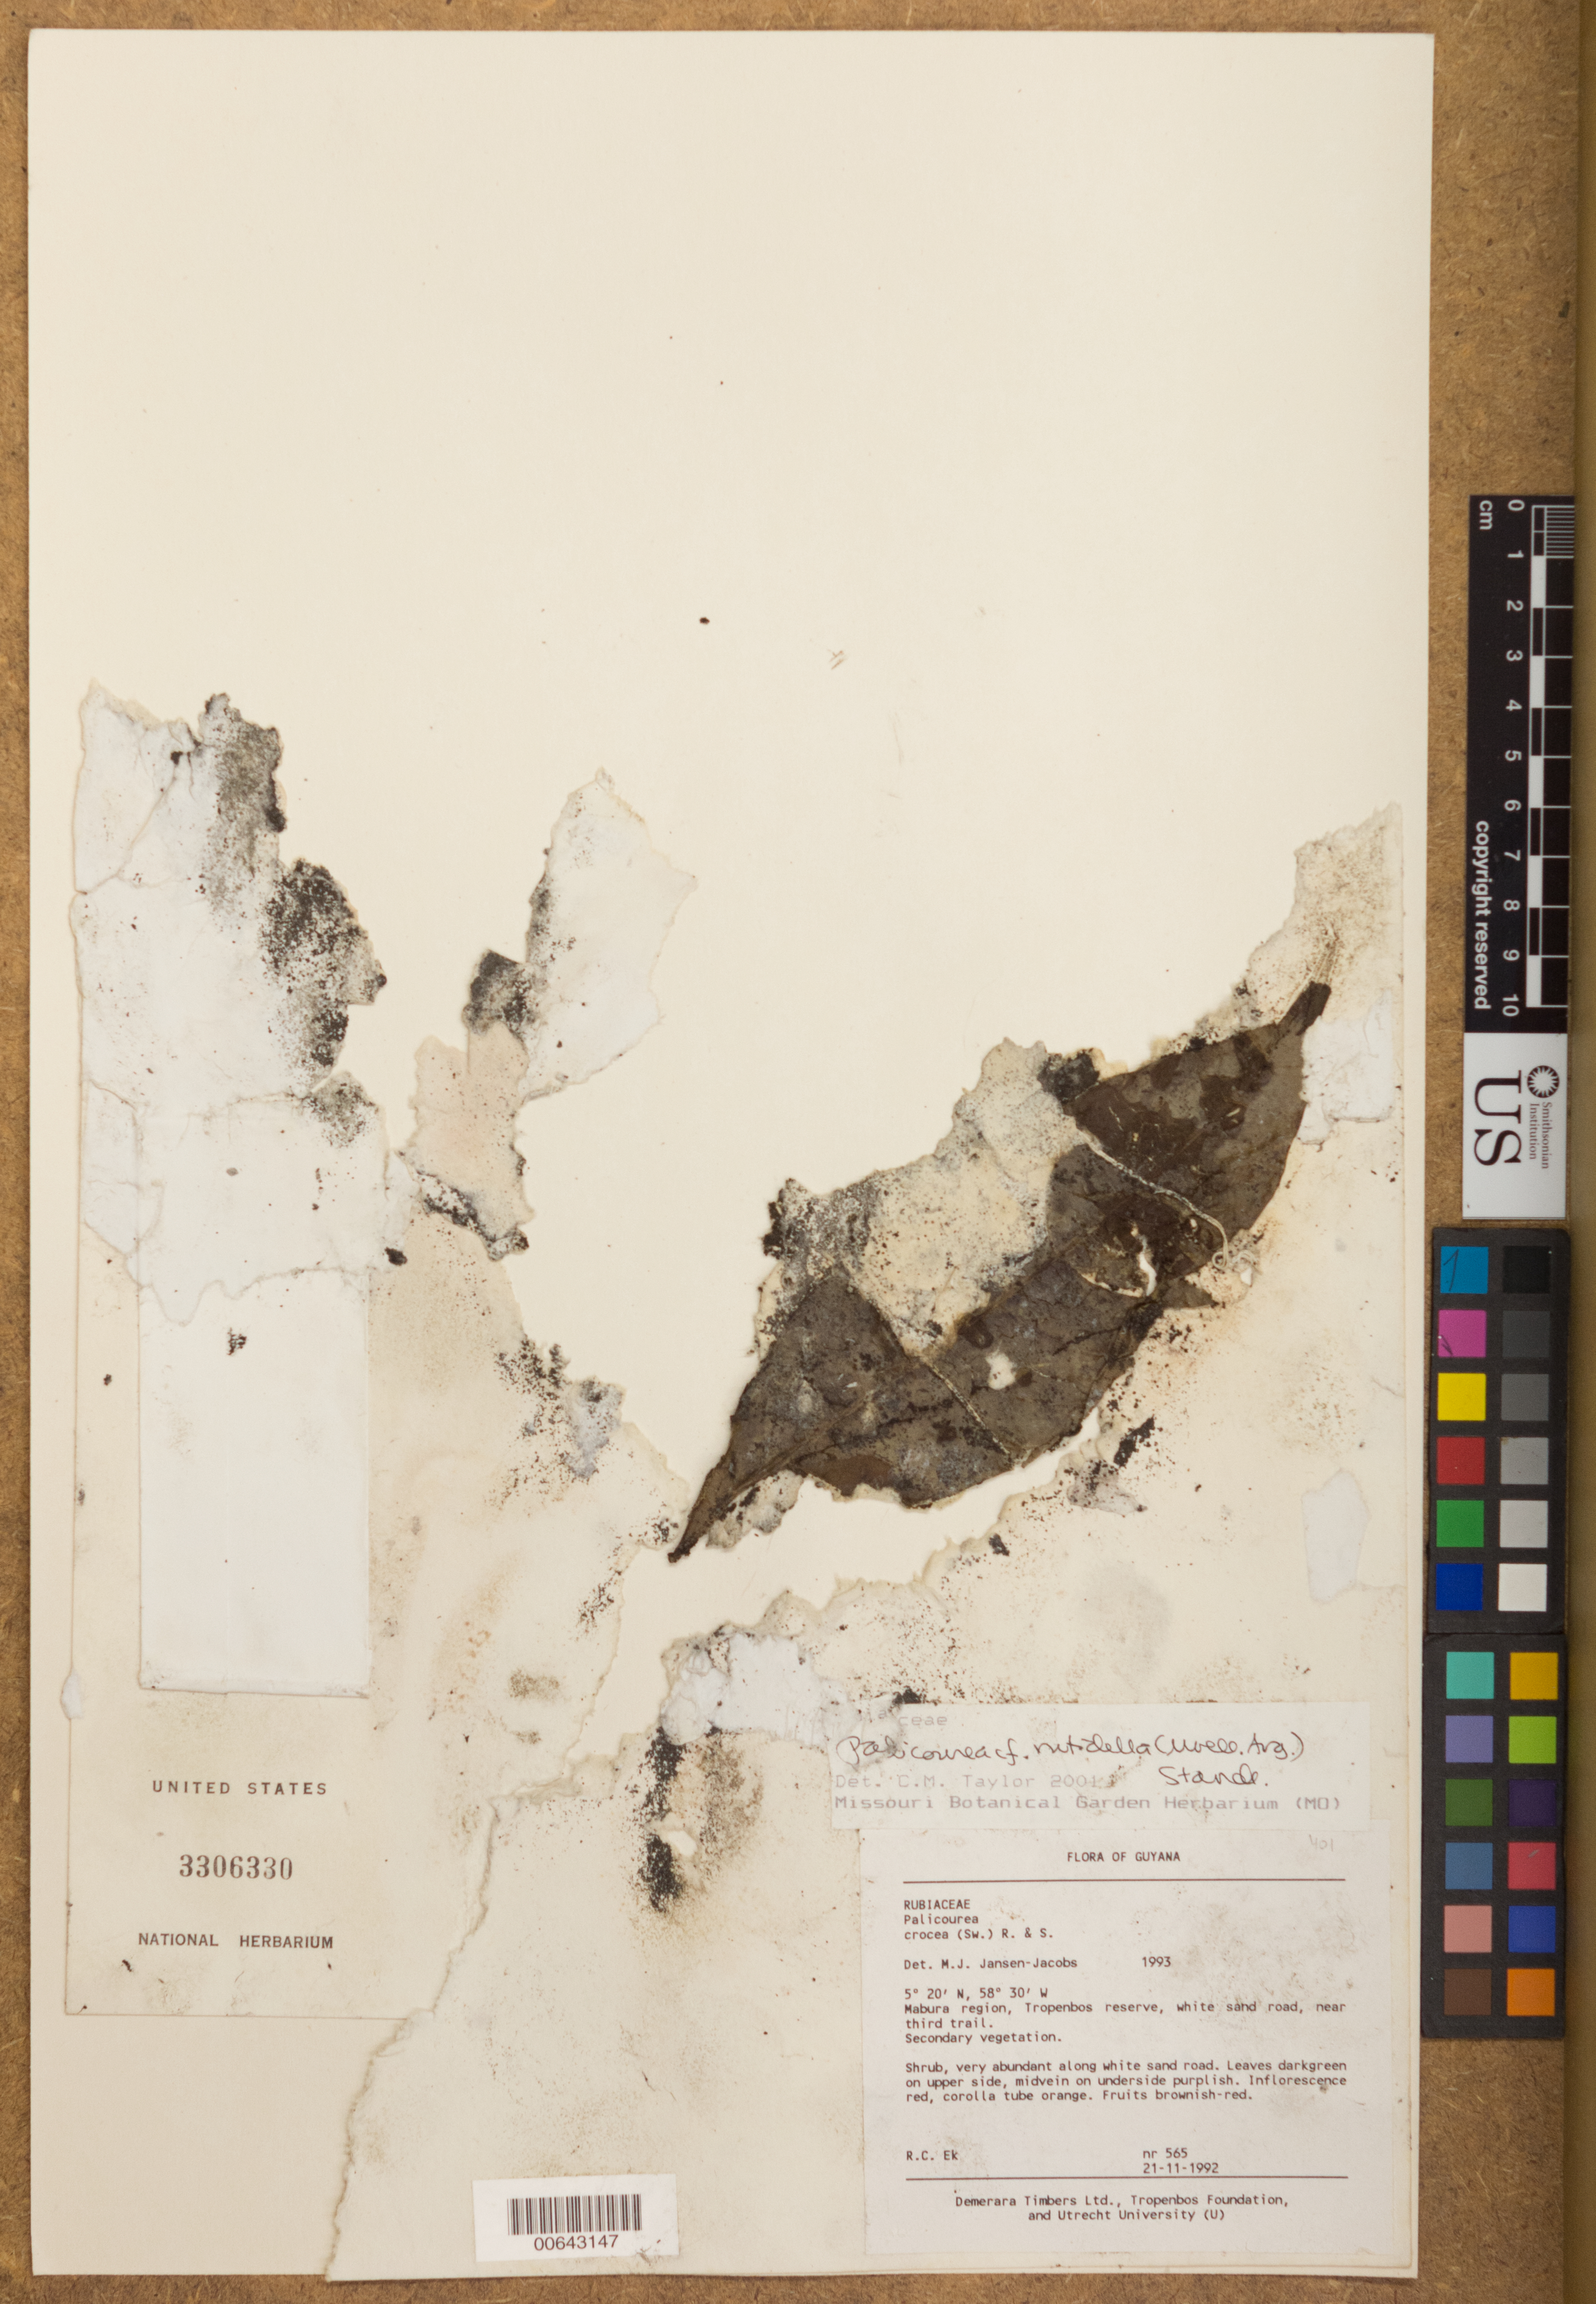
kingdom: Plantae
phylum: Tracheophyta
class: Magnoliopsida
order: Gentianales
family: Rubiaceae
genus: Palicourea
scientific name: Palicourea nitidella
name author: (Müll. Arg.) Standl.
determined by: Taylor, Charlotte M.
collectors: R. C. Ek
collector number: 565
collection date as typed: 21-Nov-92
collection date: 1992-11-21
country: Guyana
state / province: U. Demerara-Berbice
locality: Mabura region, Tropenbos Reserve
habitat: White sand road, secondary vegetation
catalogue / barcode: US 3306330